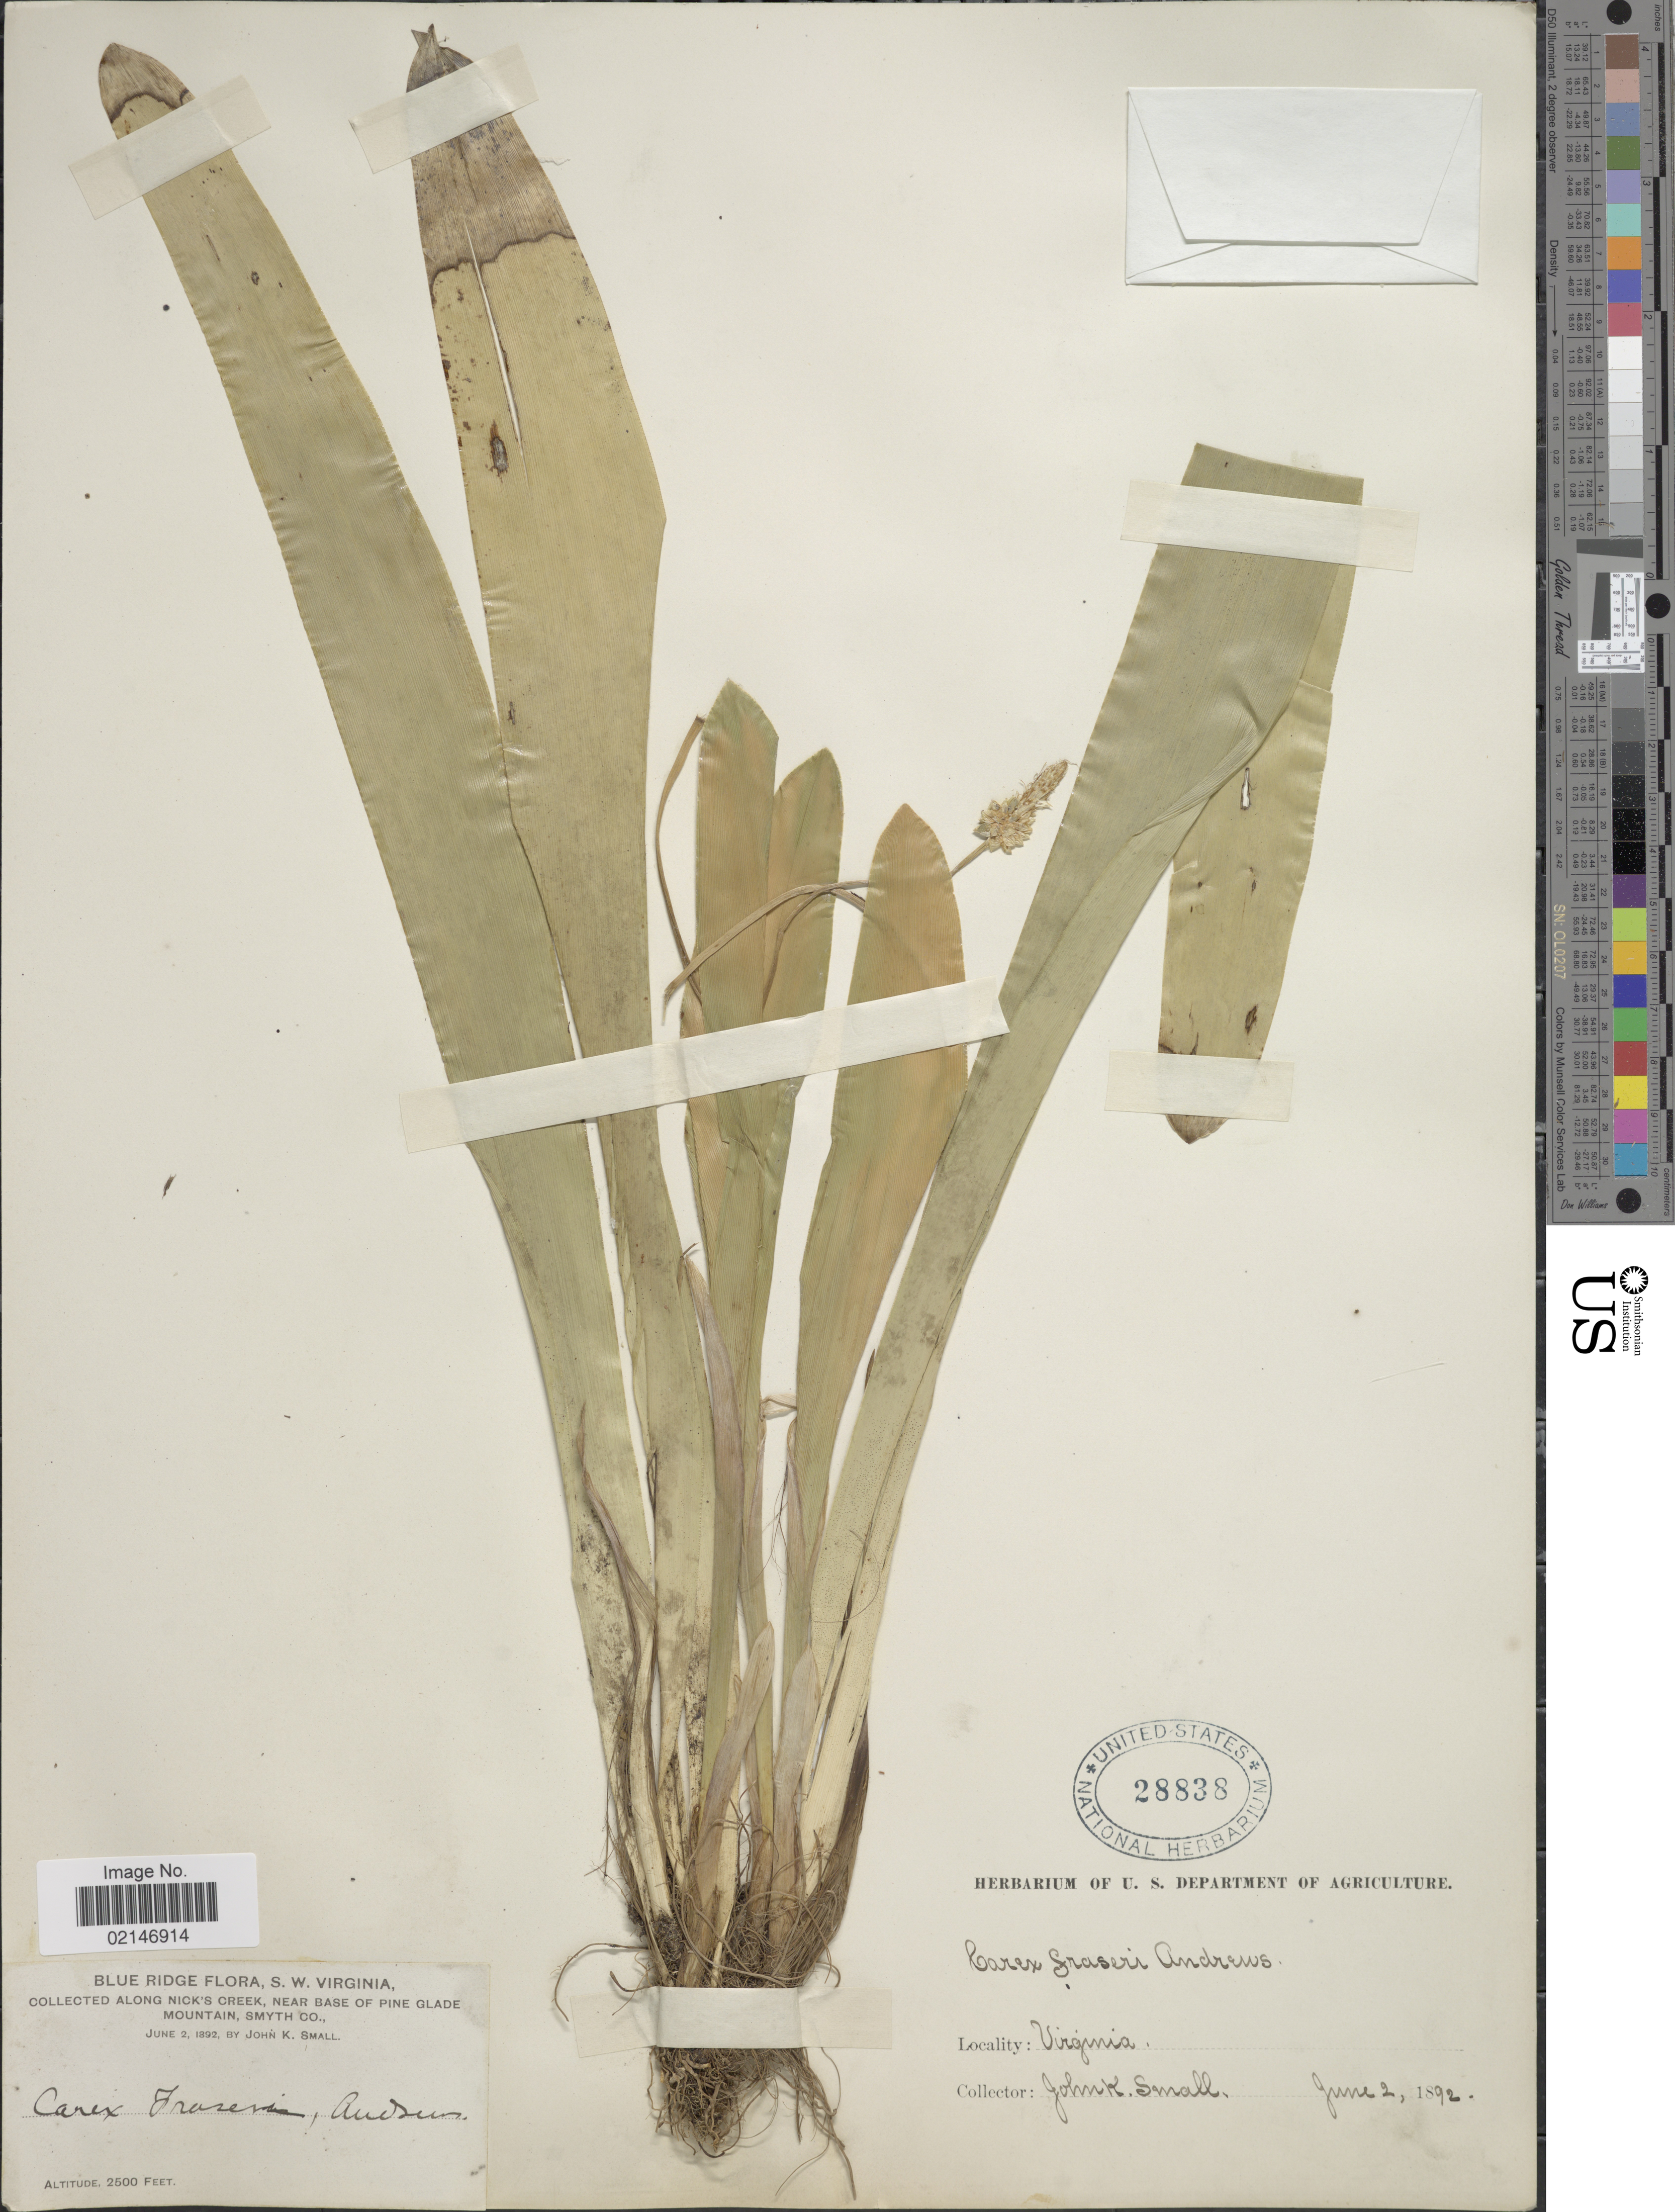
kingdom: Plantae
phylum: Tracheophyta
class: Liliopsida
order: Poales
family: Cyperaceae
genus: Carex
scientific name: Carex fraseriana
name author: Ker Gawl.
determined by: Strong, Mark T., (BOT), Smithsonian Institution - National Museum of Natural History (UNITED STATES)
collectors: J. K. Small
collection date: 1892-06-02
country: United States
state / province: Virginia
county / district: Smyth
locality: Blue Ridge, S.W. Virginia, along Nick's Creek, near Base of Pine Glade Mountain, Smyth Co.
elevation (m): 762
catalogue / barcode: US 28838